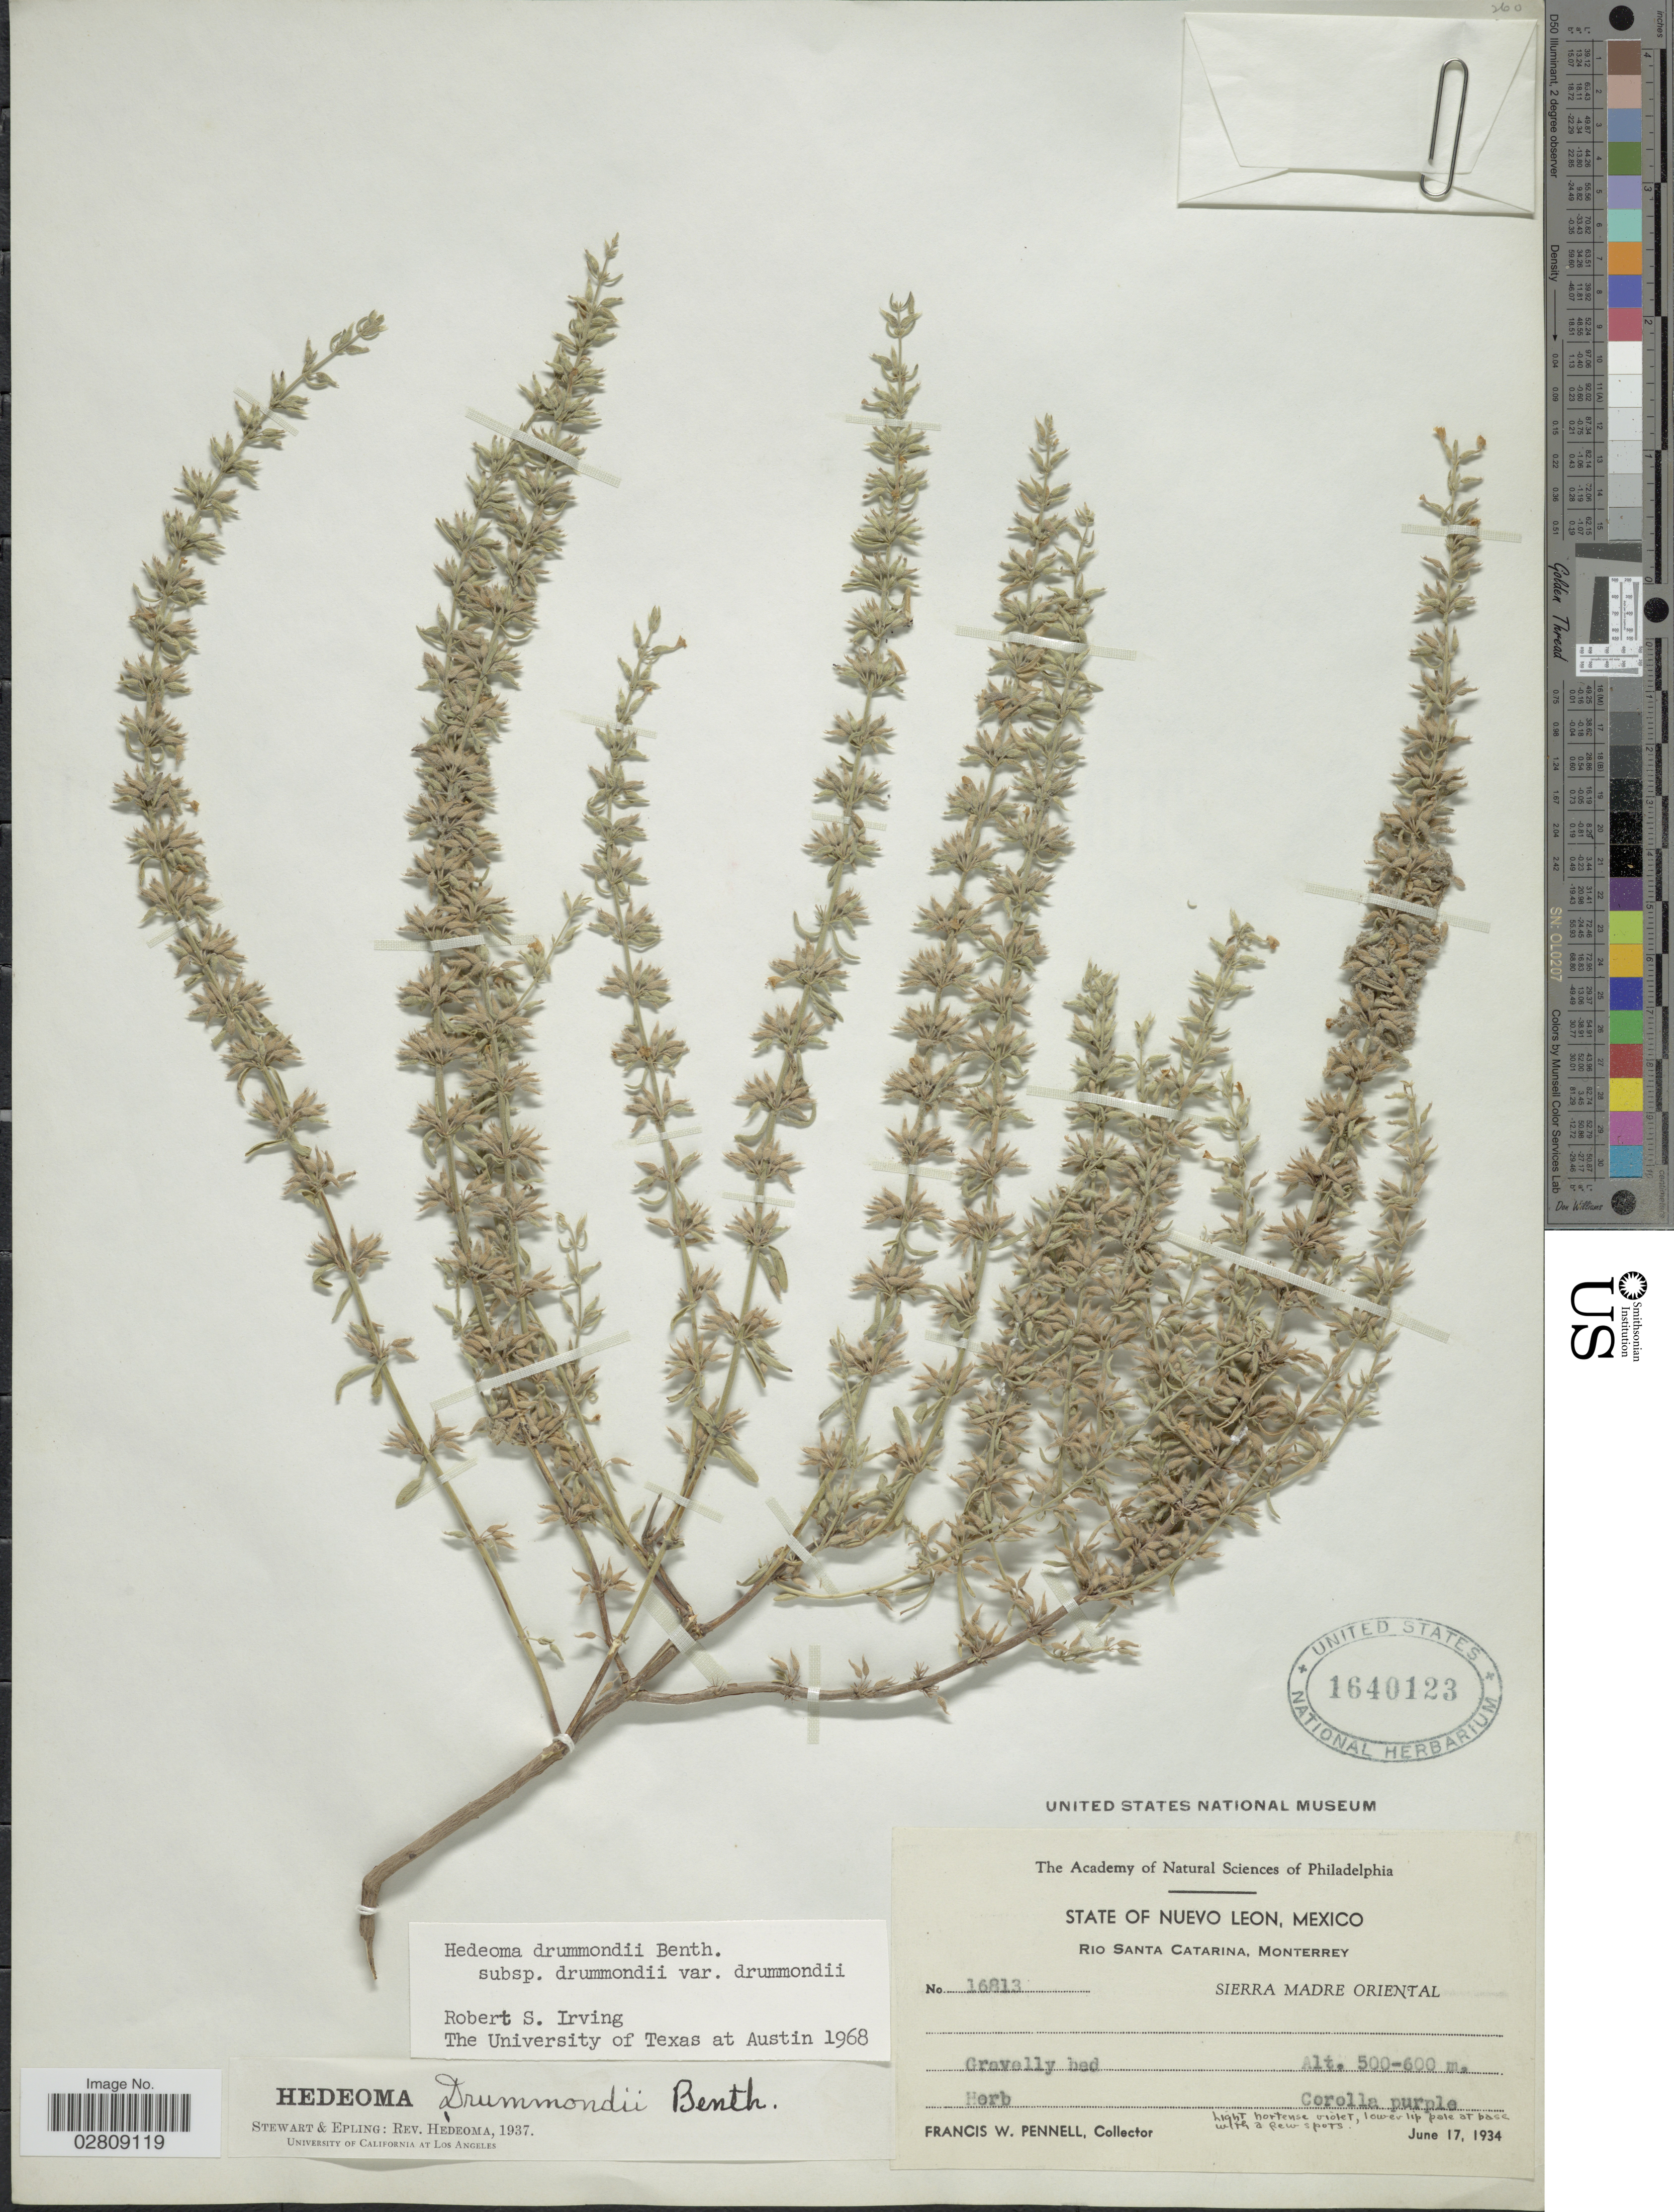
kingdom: Plantae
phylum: Tracheophyta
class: Magnoliopsida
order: Lamiales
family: Lamiaceae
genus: Hedeoma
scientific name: Hedeoma drummondii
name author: Benth.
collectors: F. W. Pennell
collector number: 16813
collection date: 1934-06-17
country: Mexico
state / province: Nuevo León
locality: Rio Santa Catarina, Monterrey, Sierra Madre Oriental.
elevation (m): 500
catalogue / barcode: US 1640123